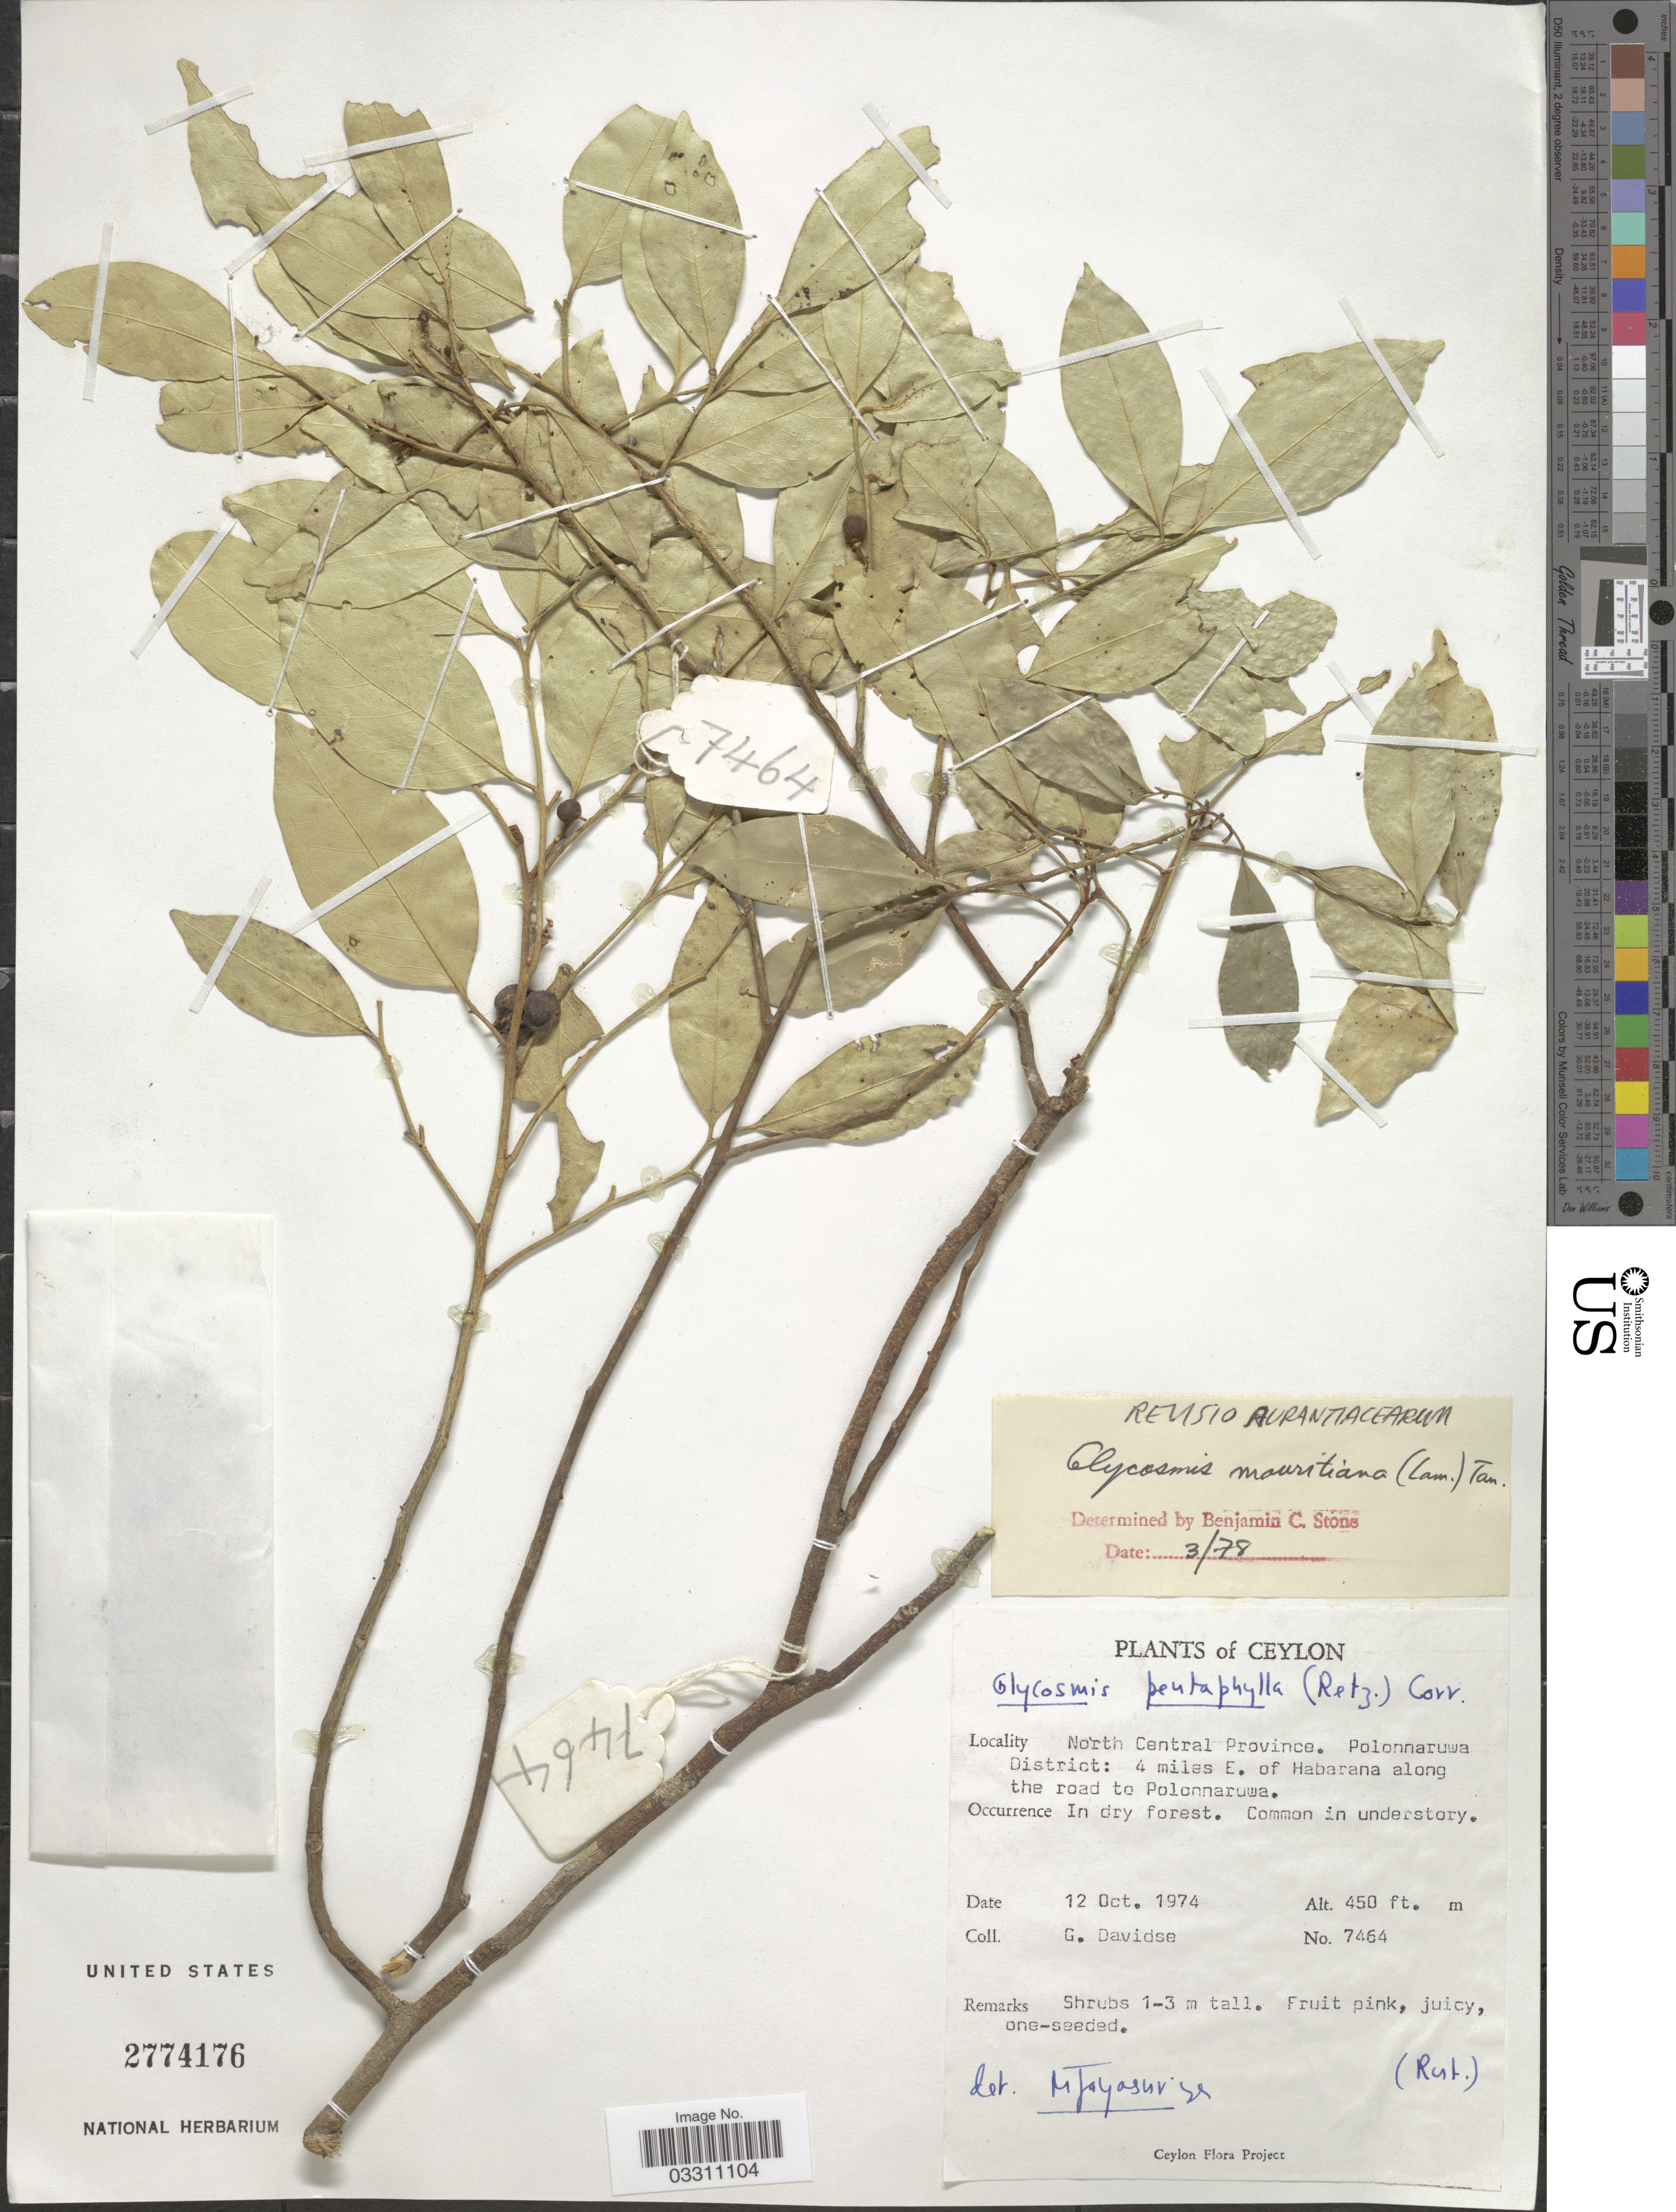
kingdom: Plantae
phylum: Tracheophyta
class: Magnoliopsida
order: Sapindales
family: Rutaceae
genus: Glycosmis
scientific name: Glycosmis mauritiana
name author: (Lamkey) Tanaka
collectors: G. Davidse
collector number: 7464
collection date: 1974-10-12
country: Sri Lanka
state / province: North Central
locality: Ceylon, Polonnaruwa District: 4 miles E. of Habarana along the road to Polonnaruwa.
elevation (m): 137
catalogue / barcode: US 2774176